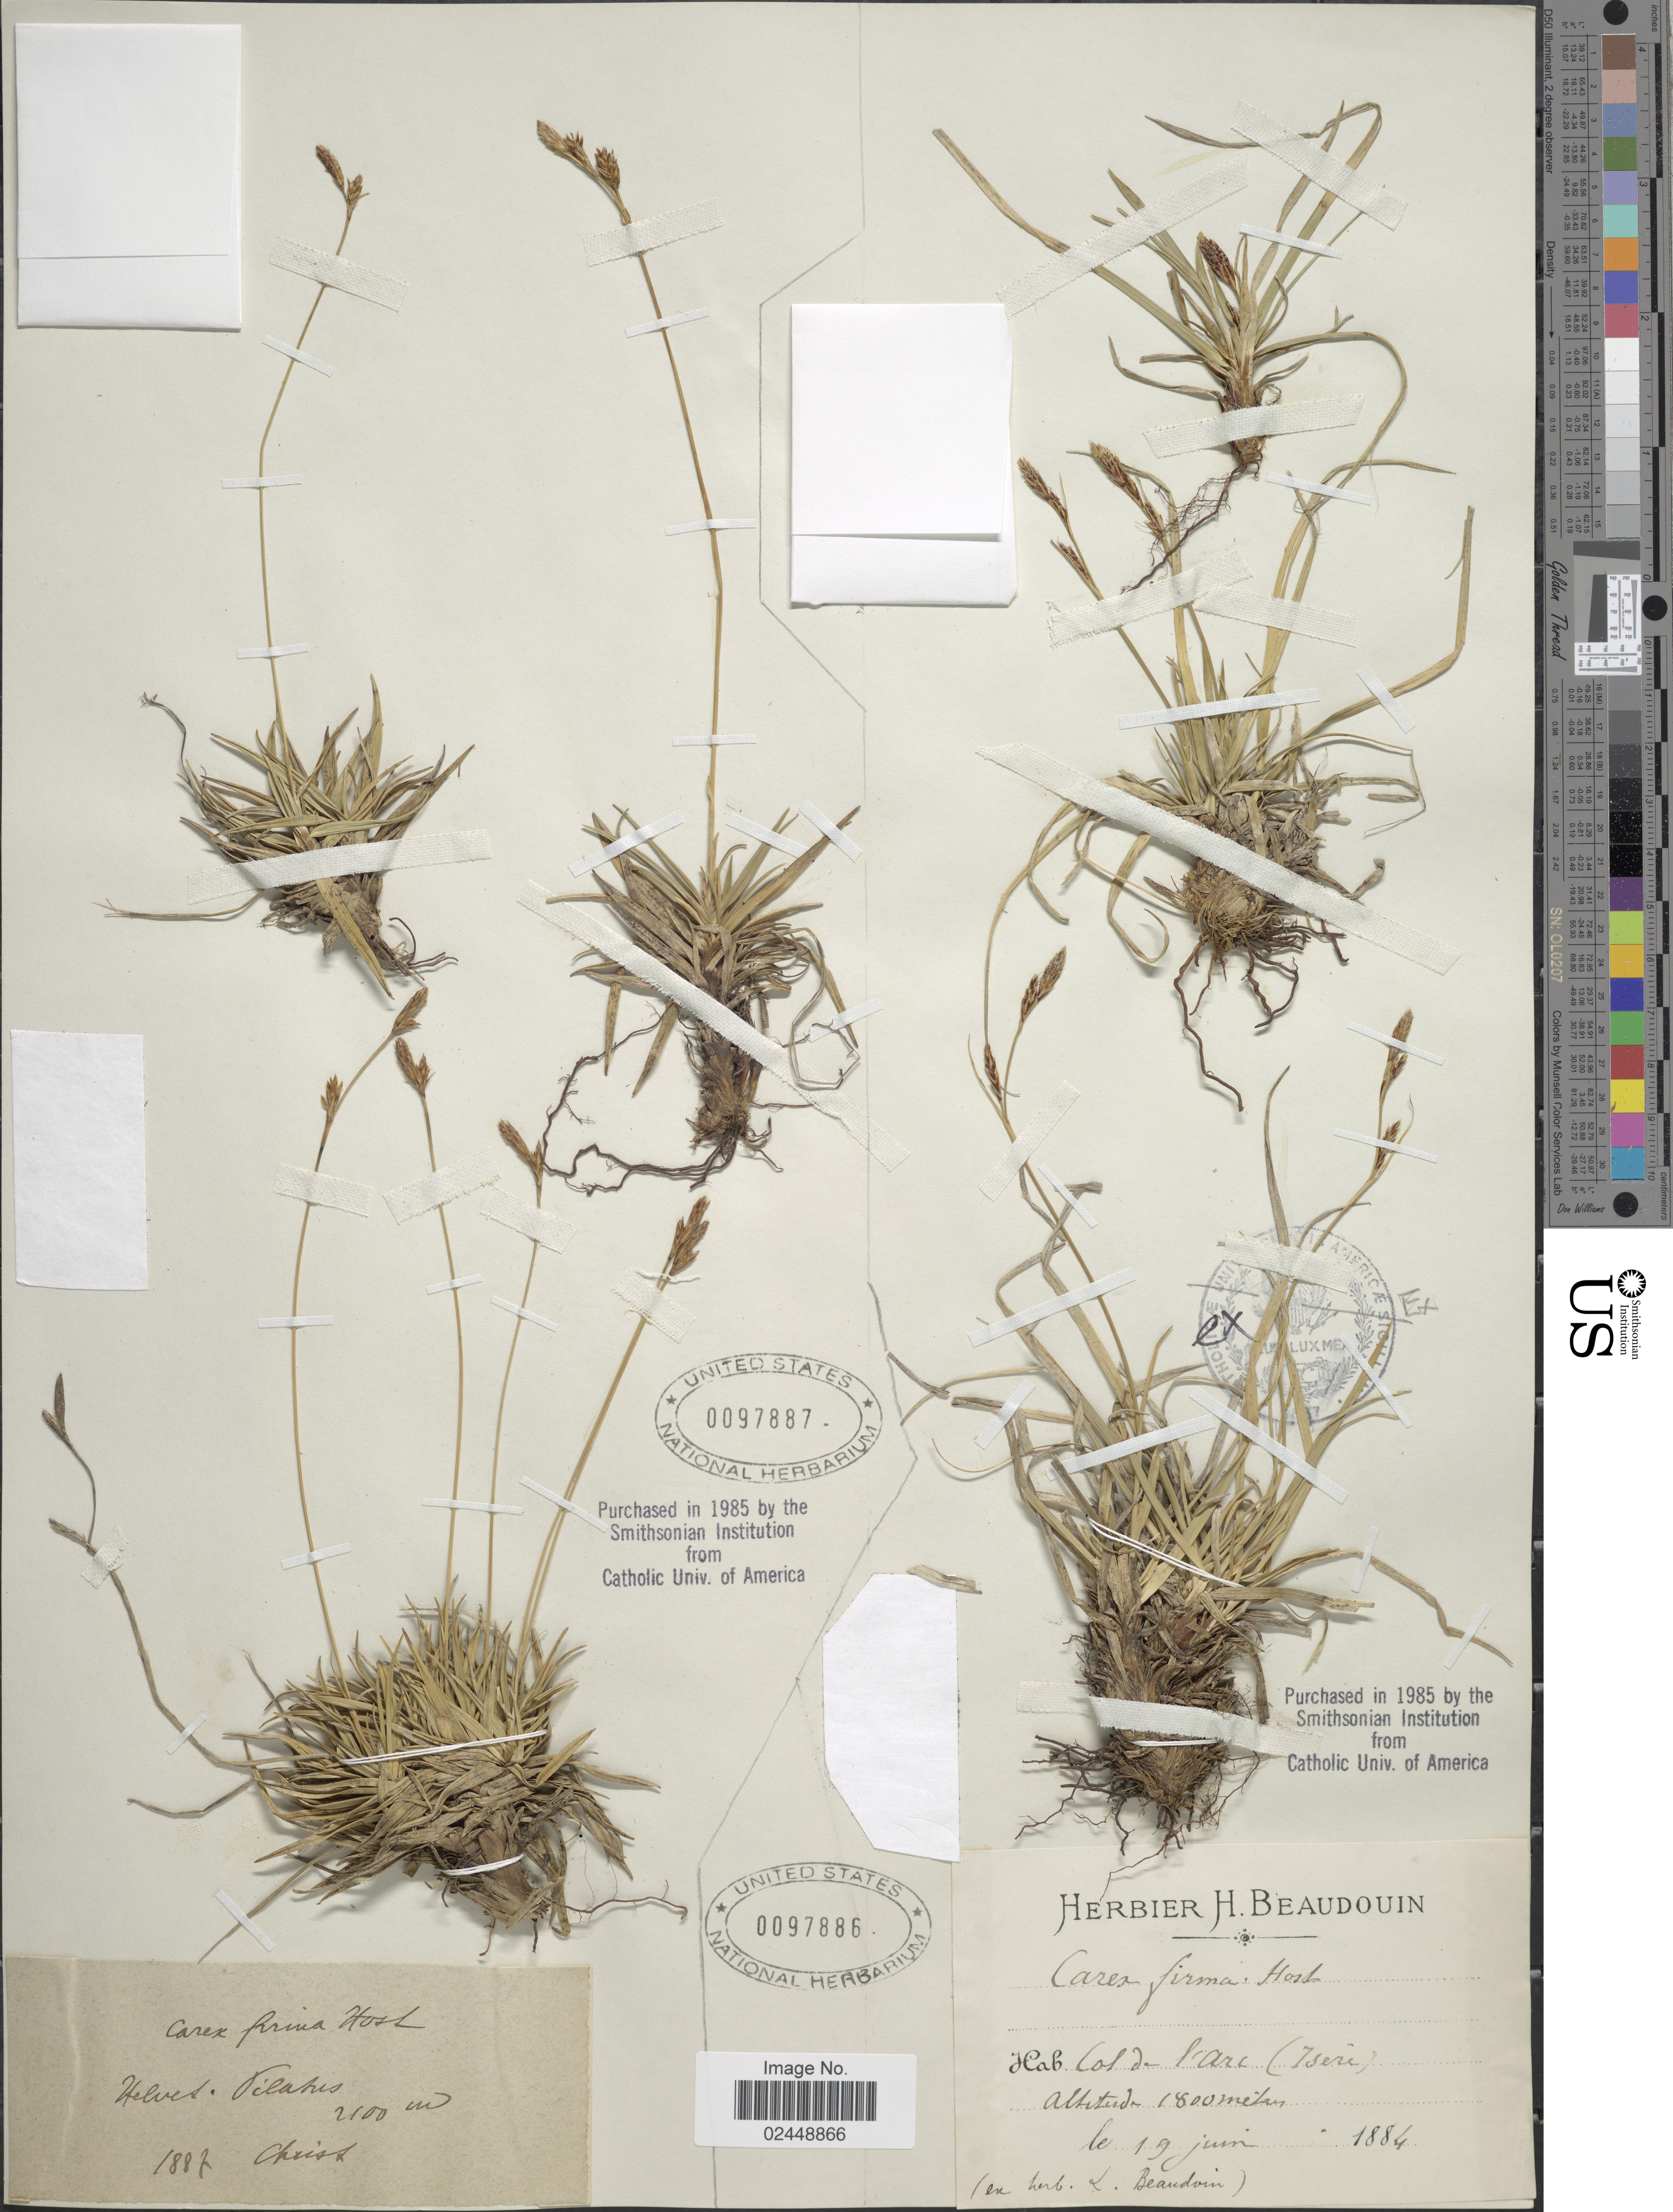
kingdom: Plantae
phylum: Tracheophyta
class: Liliopsida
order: Poales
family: Cyperaceae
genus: Carex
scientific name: Carex firma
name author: Host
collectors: Christ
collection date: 1887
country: Switzerland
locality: Helvet, Pilatus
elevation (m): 2100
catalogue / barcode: US 97887-2